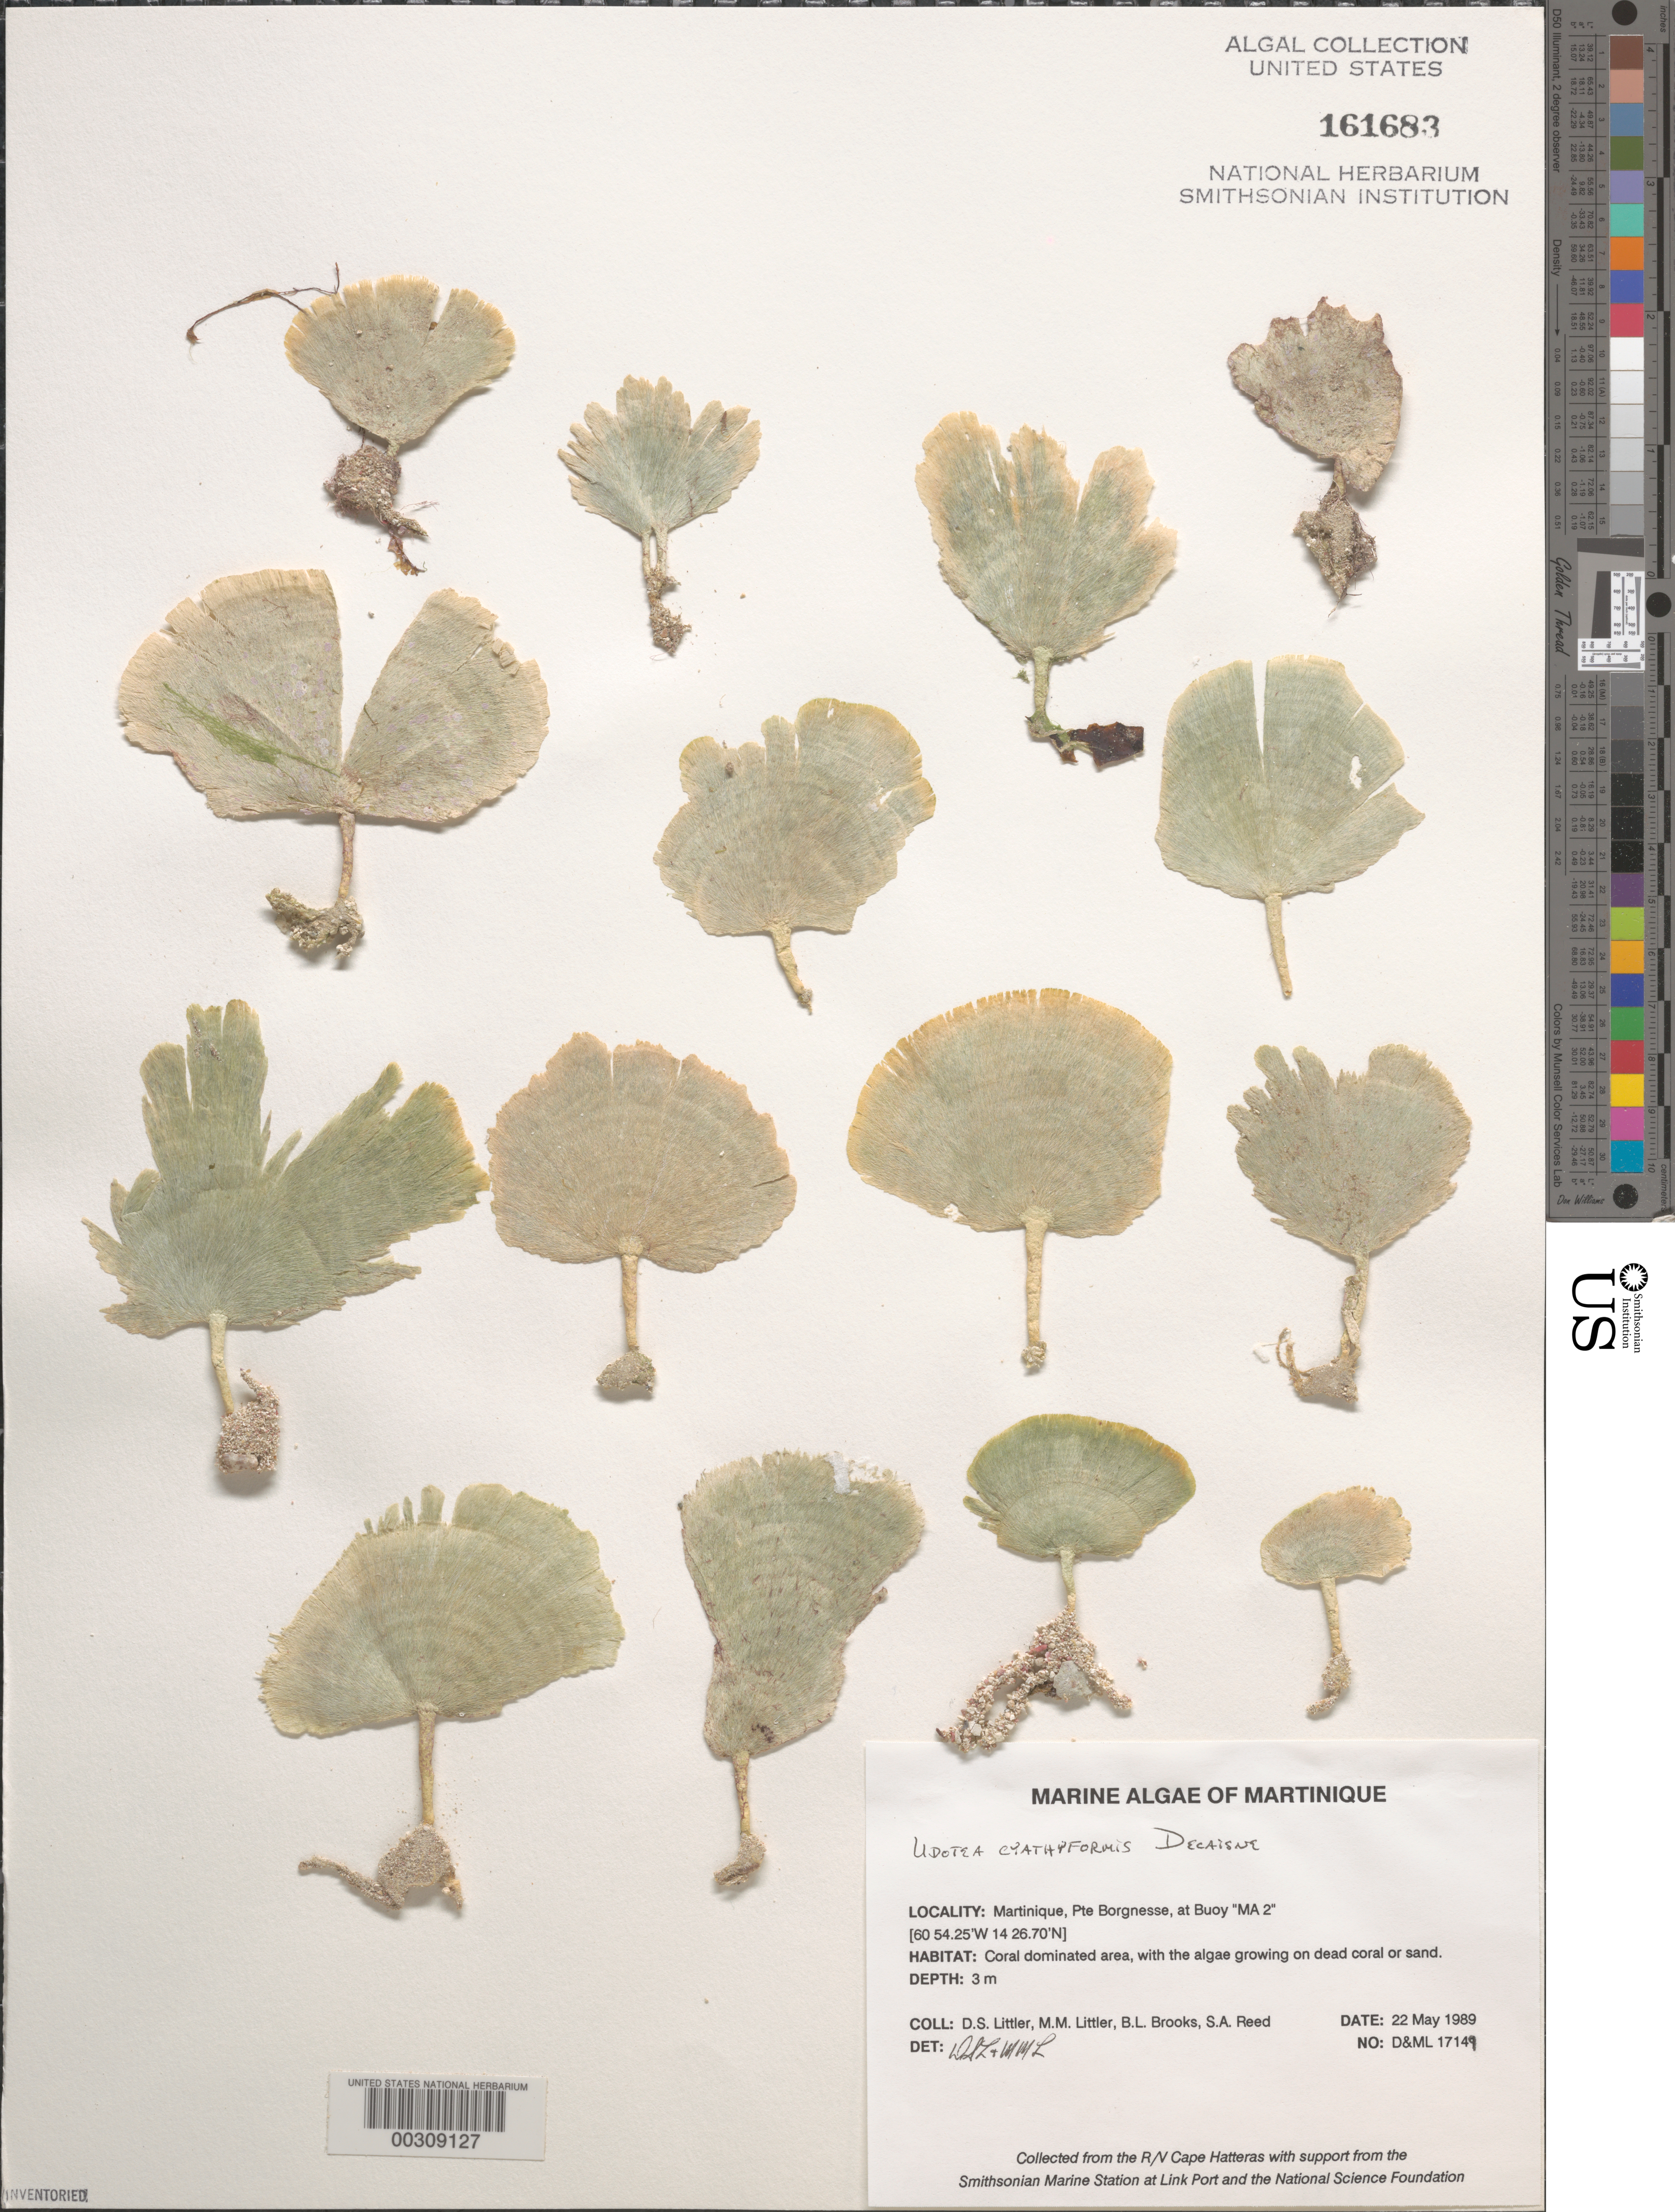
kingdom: Plantae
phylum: Chlorophyta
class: Ulvophyceae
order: Bryopsidales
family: Udoteaceae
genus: Udotea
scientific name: Udotea cyathiformis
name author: Decne.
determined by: Littler, D. S.; Littler, M. M.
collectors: D. S. Littler, M. M. Littler, B. Brooks & S. Reed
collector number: D&ML 17149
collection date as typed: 22 May 1989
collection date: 1989-05-22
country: Martinique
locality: Pointe Borgnesse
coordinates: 14 26.70 N, 60 54.25' W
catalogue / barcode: US 161683